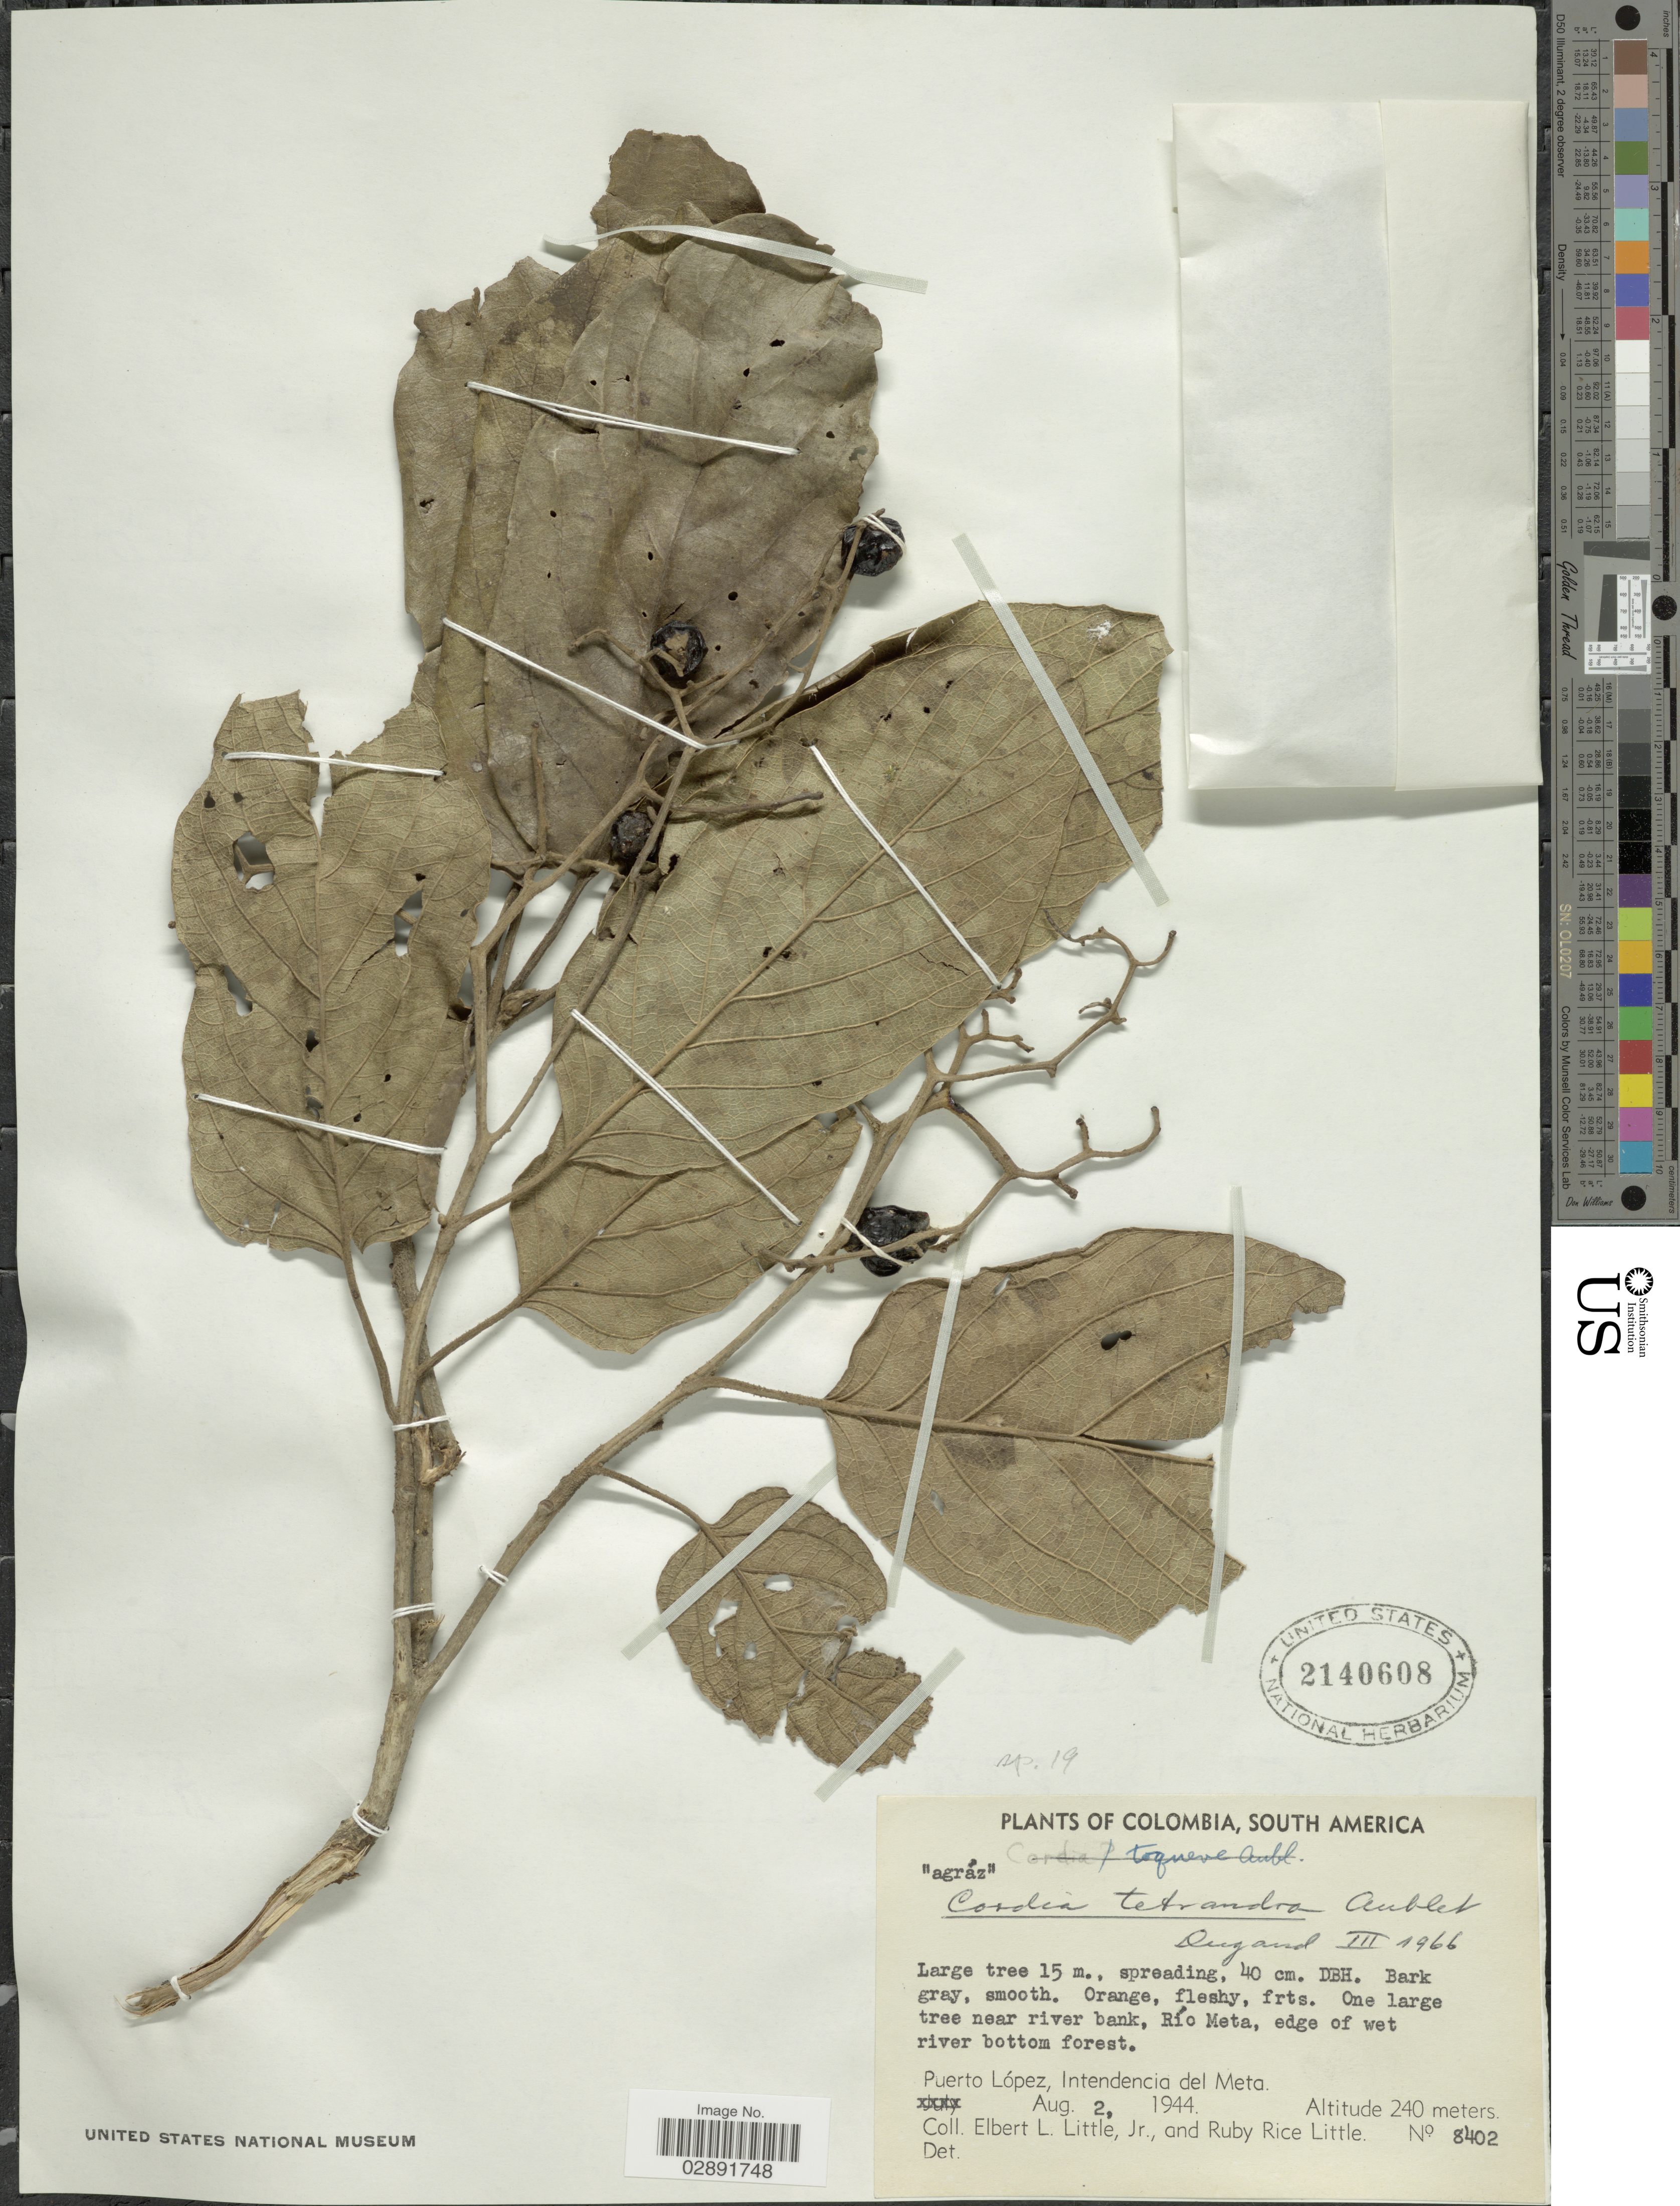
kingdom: Plantae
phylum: Tracheophyta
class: Magnoliopsida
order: Boraginales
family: Cordiaceae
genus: Cordia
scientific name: Cordia tetrandra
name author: Aubl.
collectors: E. L. Little & R. R. Little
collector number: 8402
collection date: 1944-08-02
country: Colombia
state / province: Meta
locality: One large tree near river bank, Río Meta. Puerto López, Intendencia del Meta.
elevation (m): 240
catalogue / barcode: US 2140608